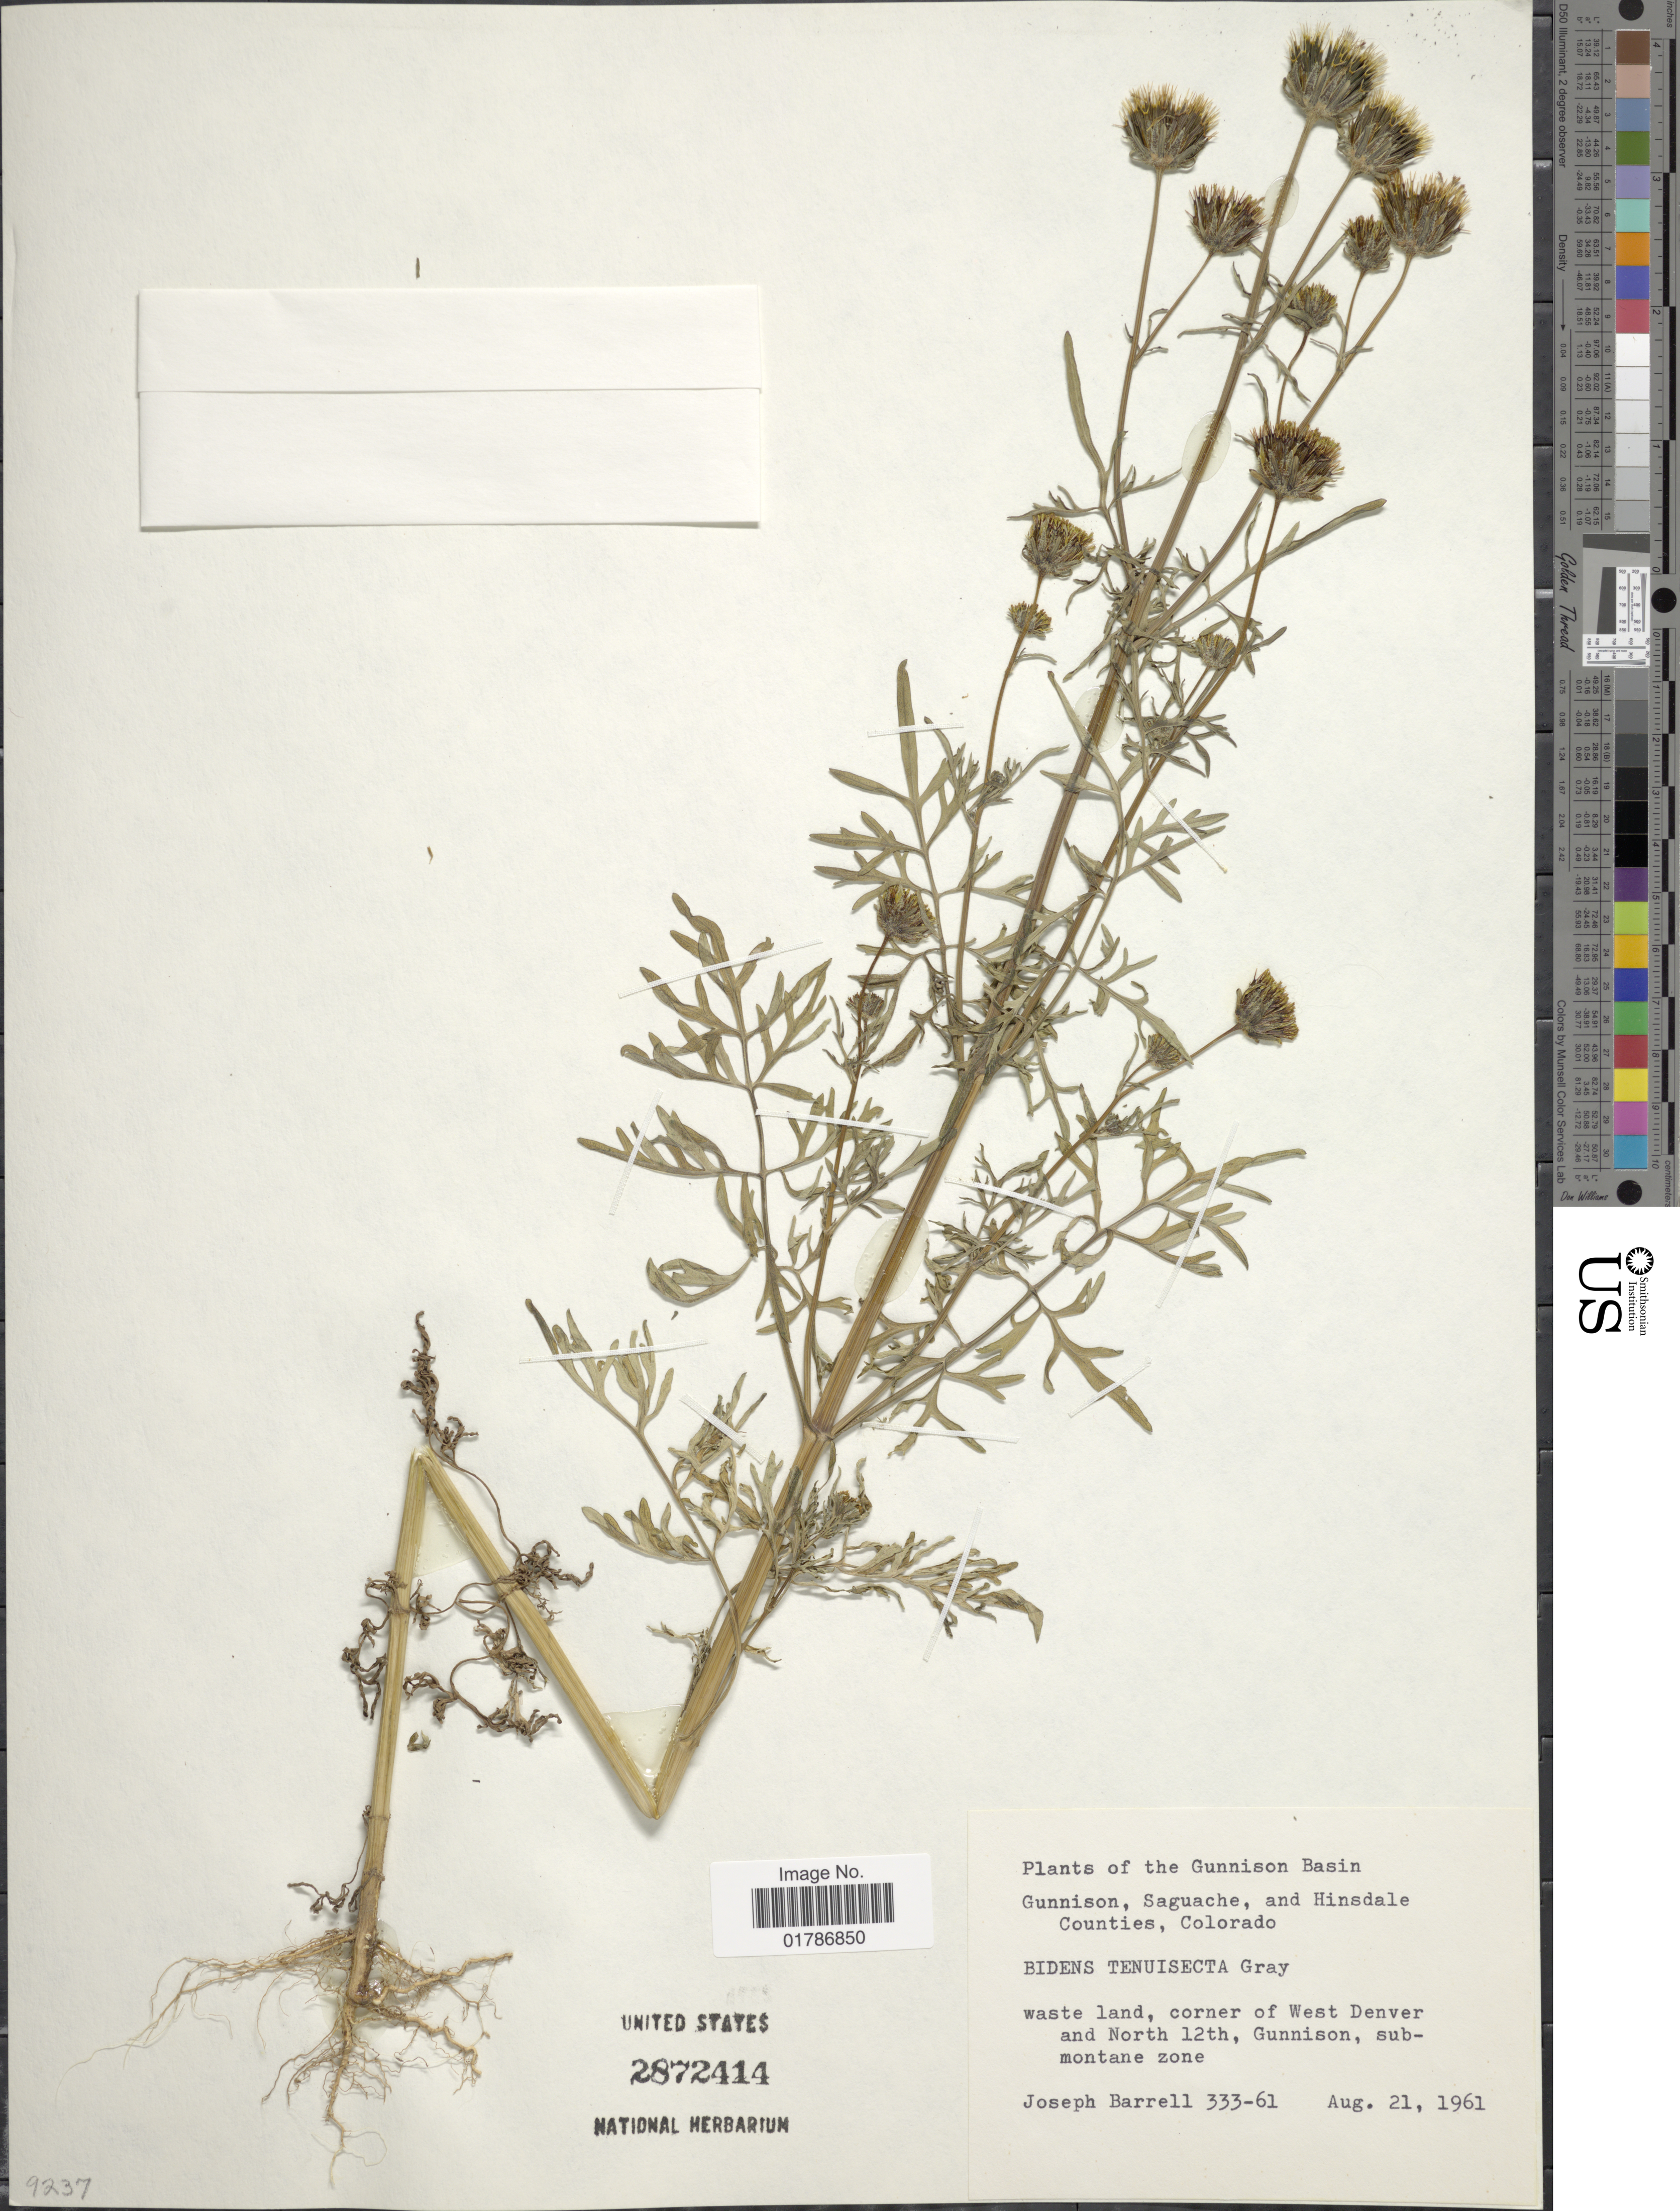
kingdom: Plantae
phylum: Tracheophyta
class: Magnoliopsida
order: Asterales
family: Asteraceae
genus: Bidens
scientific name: Bidens tenuisecta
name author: A. Gray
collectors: J. Barrell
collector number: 333-61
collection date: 1961-08-21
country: United States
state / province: Colorado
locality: The Gunnison Basin, Gunnison, Saguache, and Hinsdale Counties, Colorado, Waste land, corner of West Denver and North 12th, Gunnison, submontane zone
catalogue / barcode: US 2872414